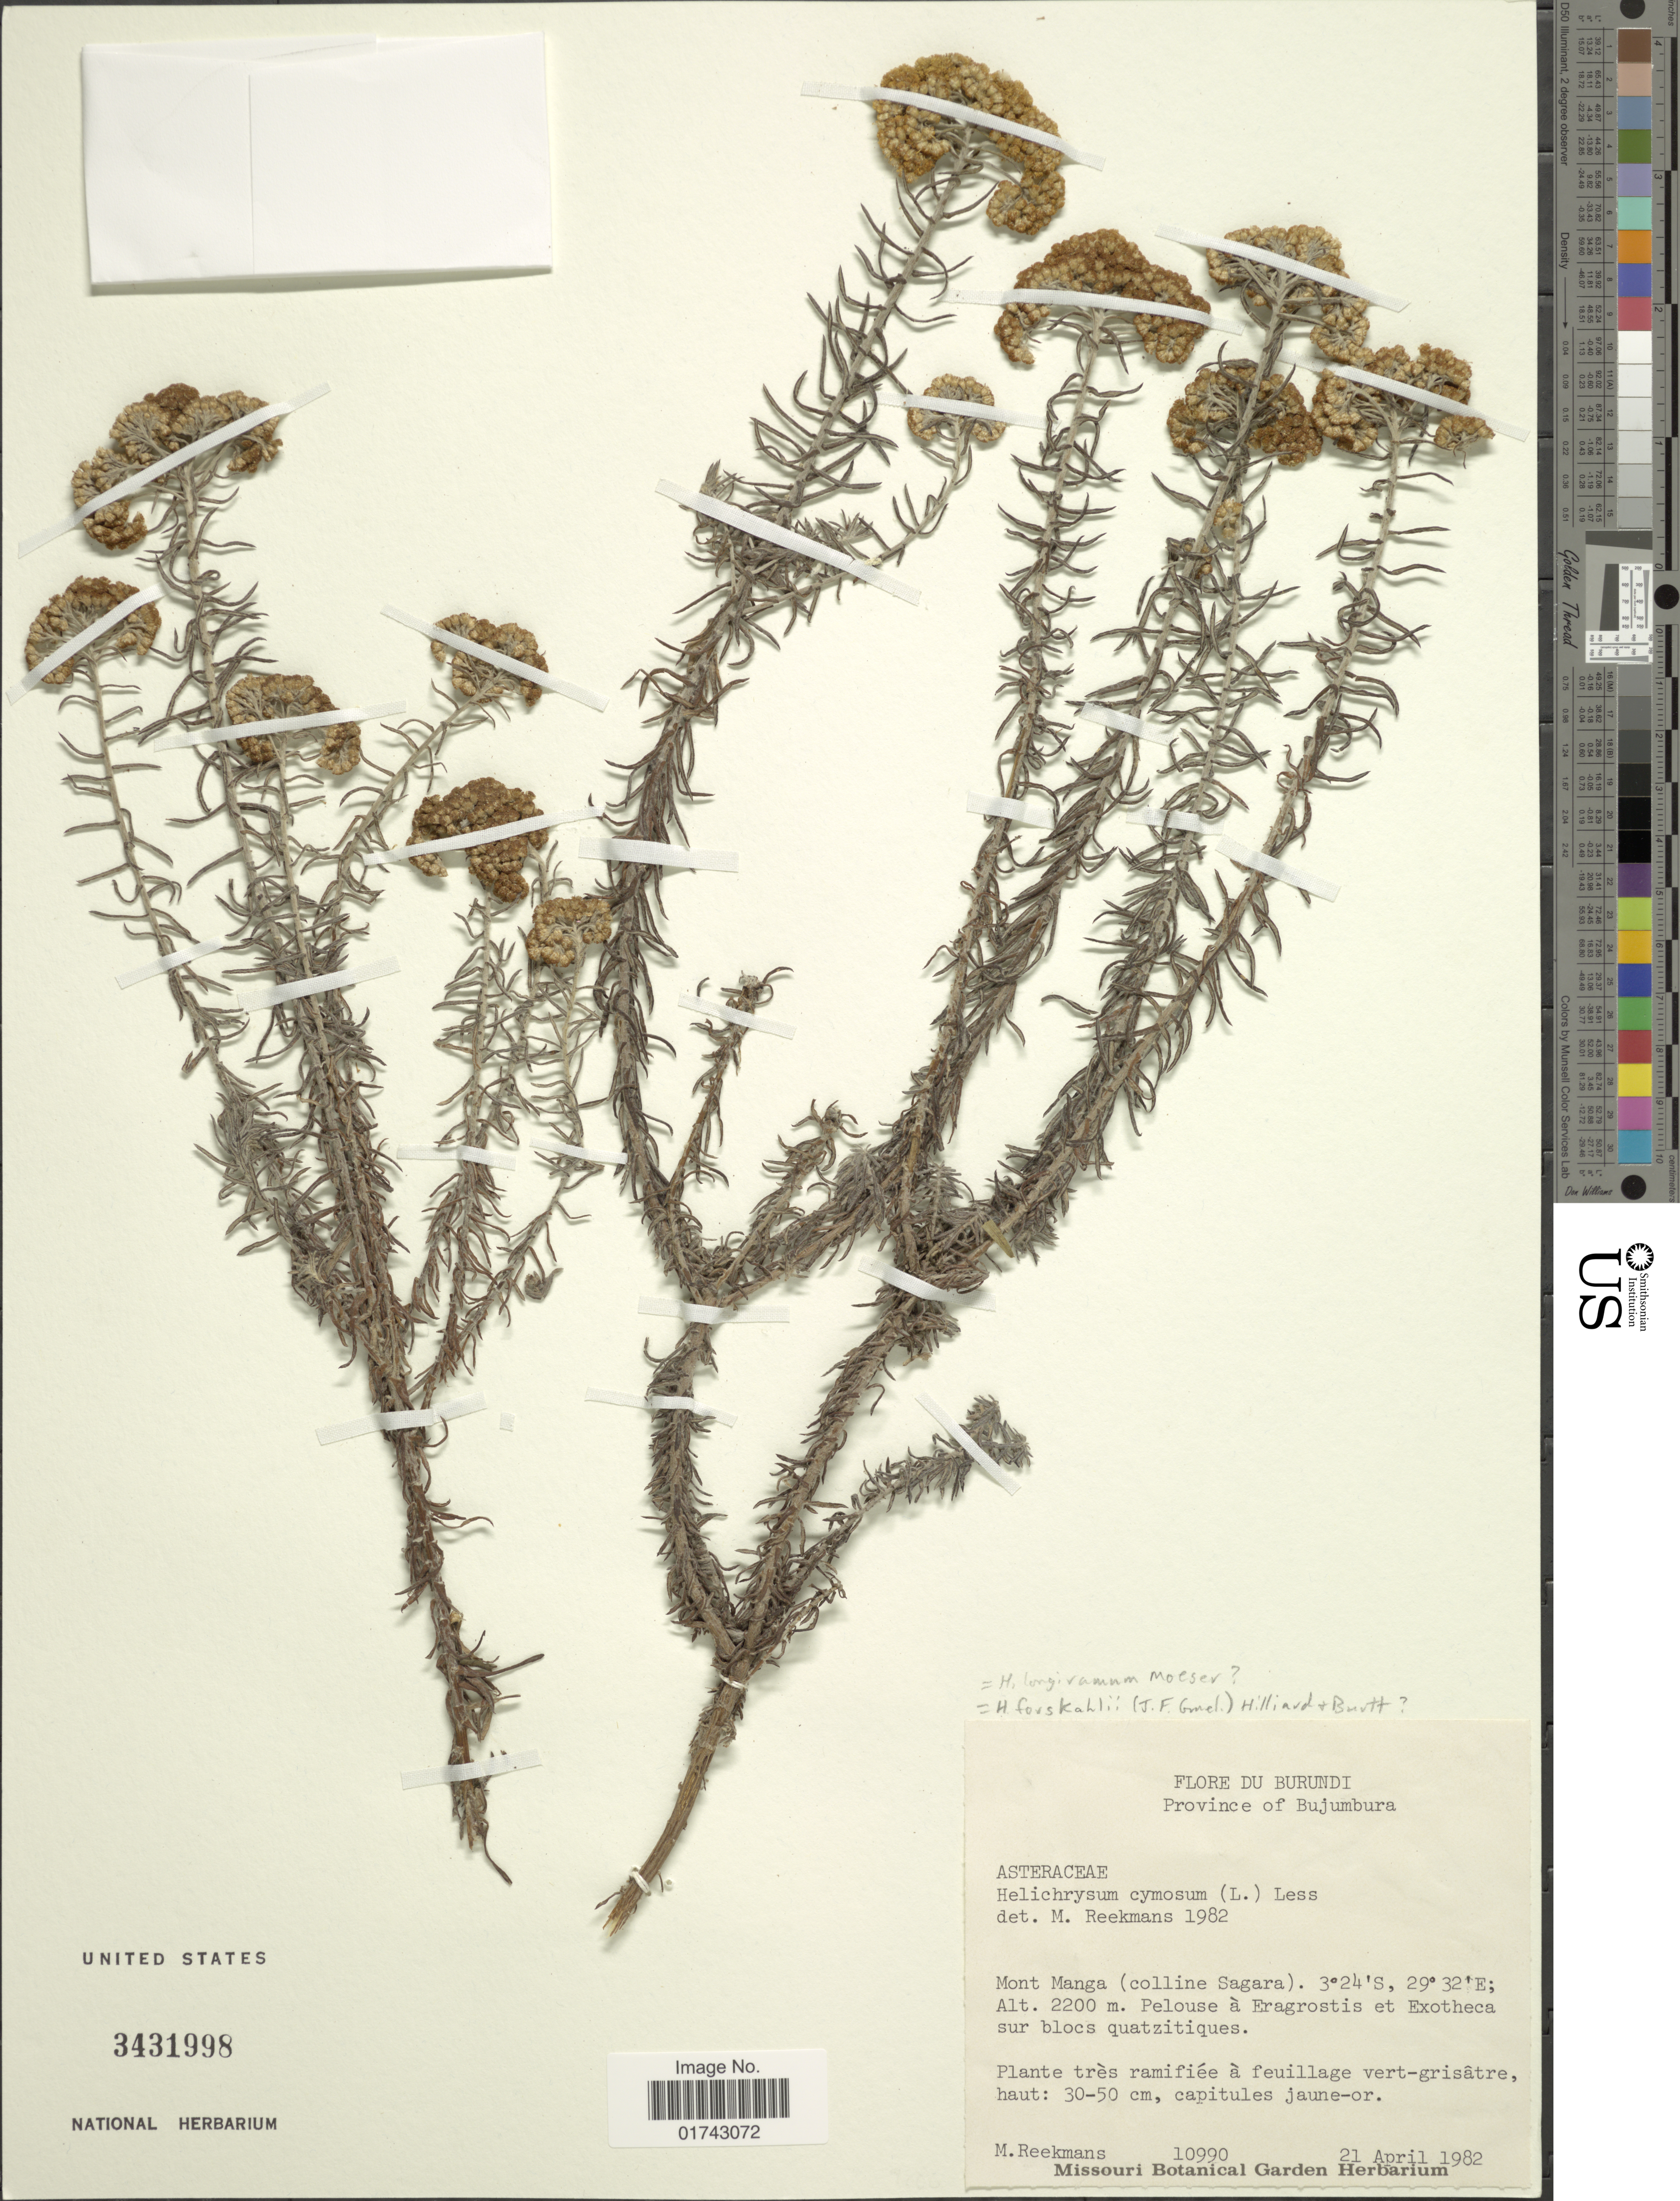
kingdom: Plantae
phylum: Tracheophyta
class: Magnoliopsida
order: Asterales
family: Asteraceae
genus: Helichrysum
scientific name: Helichrysum forskahlii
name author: (J.F. Gmel.) Hilliard & B.L. Burtt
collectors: M. Reekmans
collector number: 10990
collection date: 1982-04-21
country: Burundi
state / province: Bujumura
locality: Province of Bujumbura, Mont Manga (colline Sagara)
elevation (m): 2200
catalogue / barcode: US 3431998